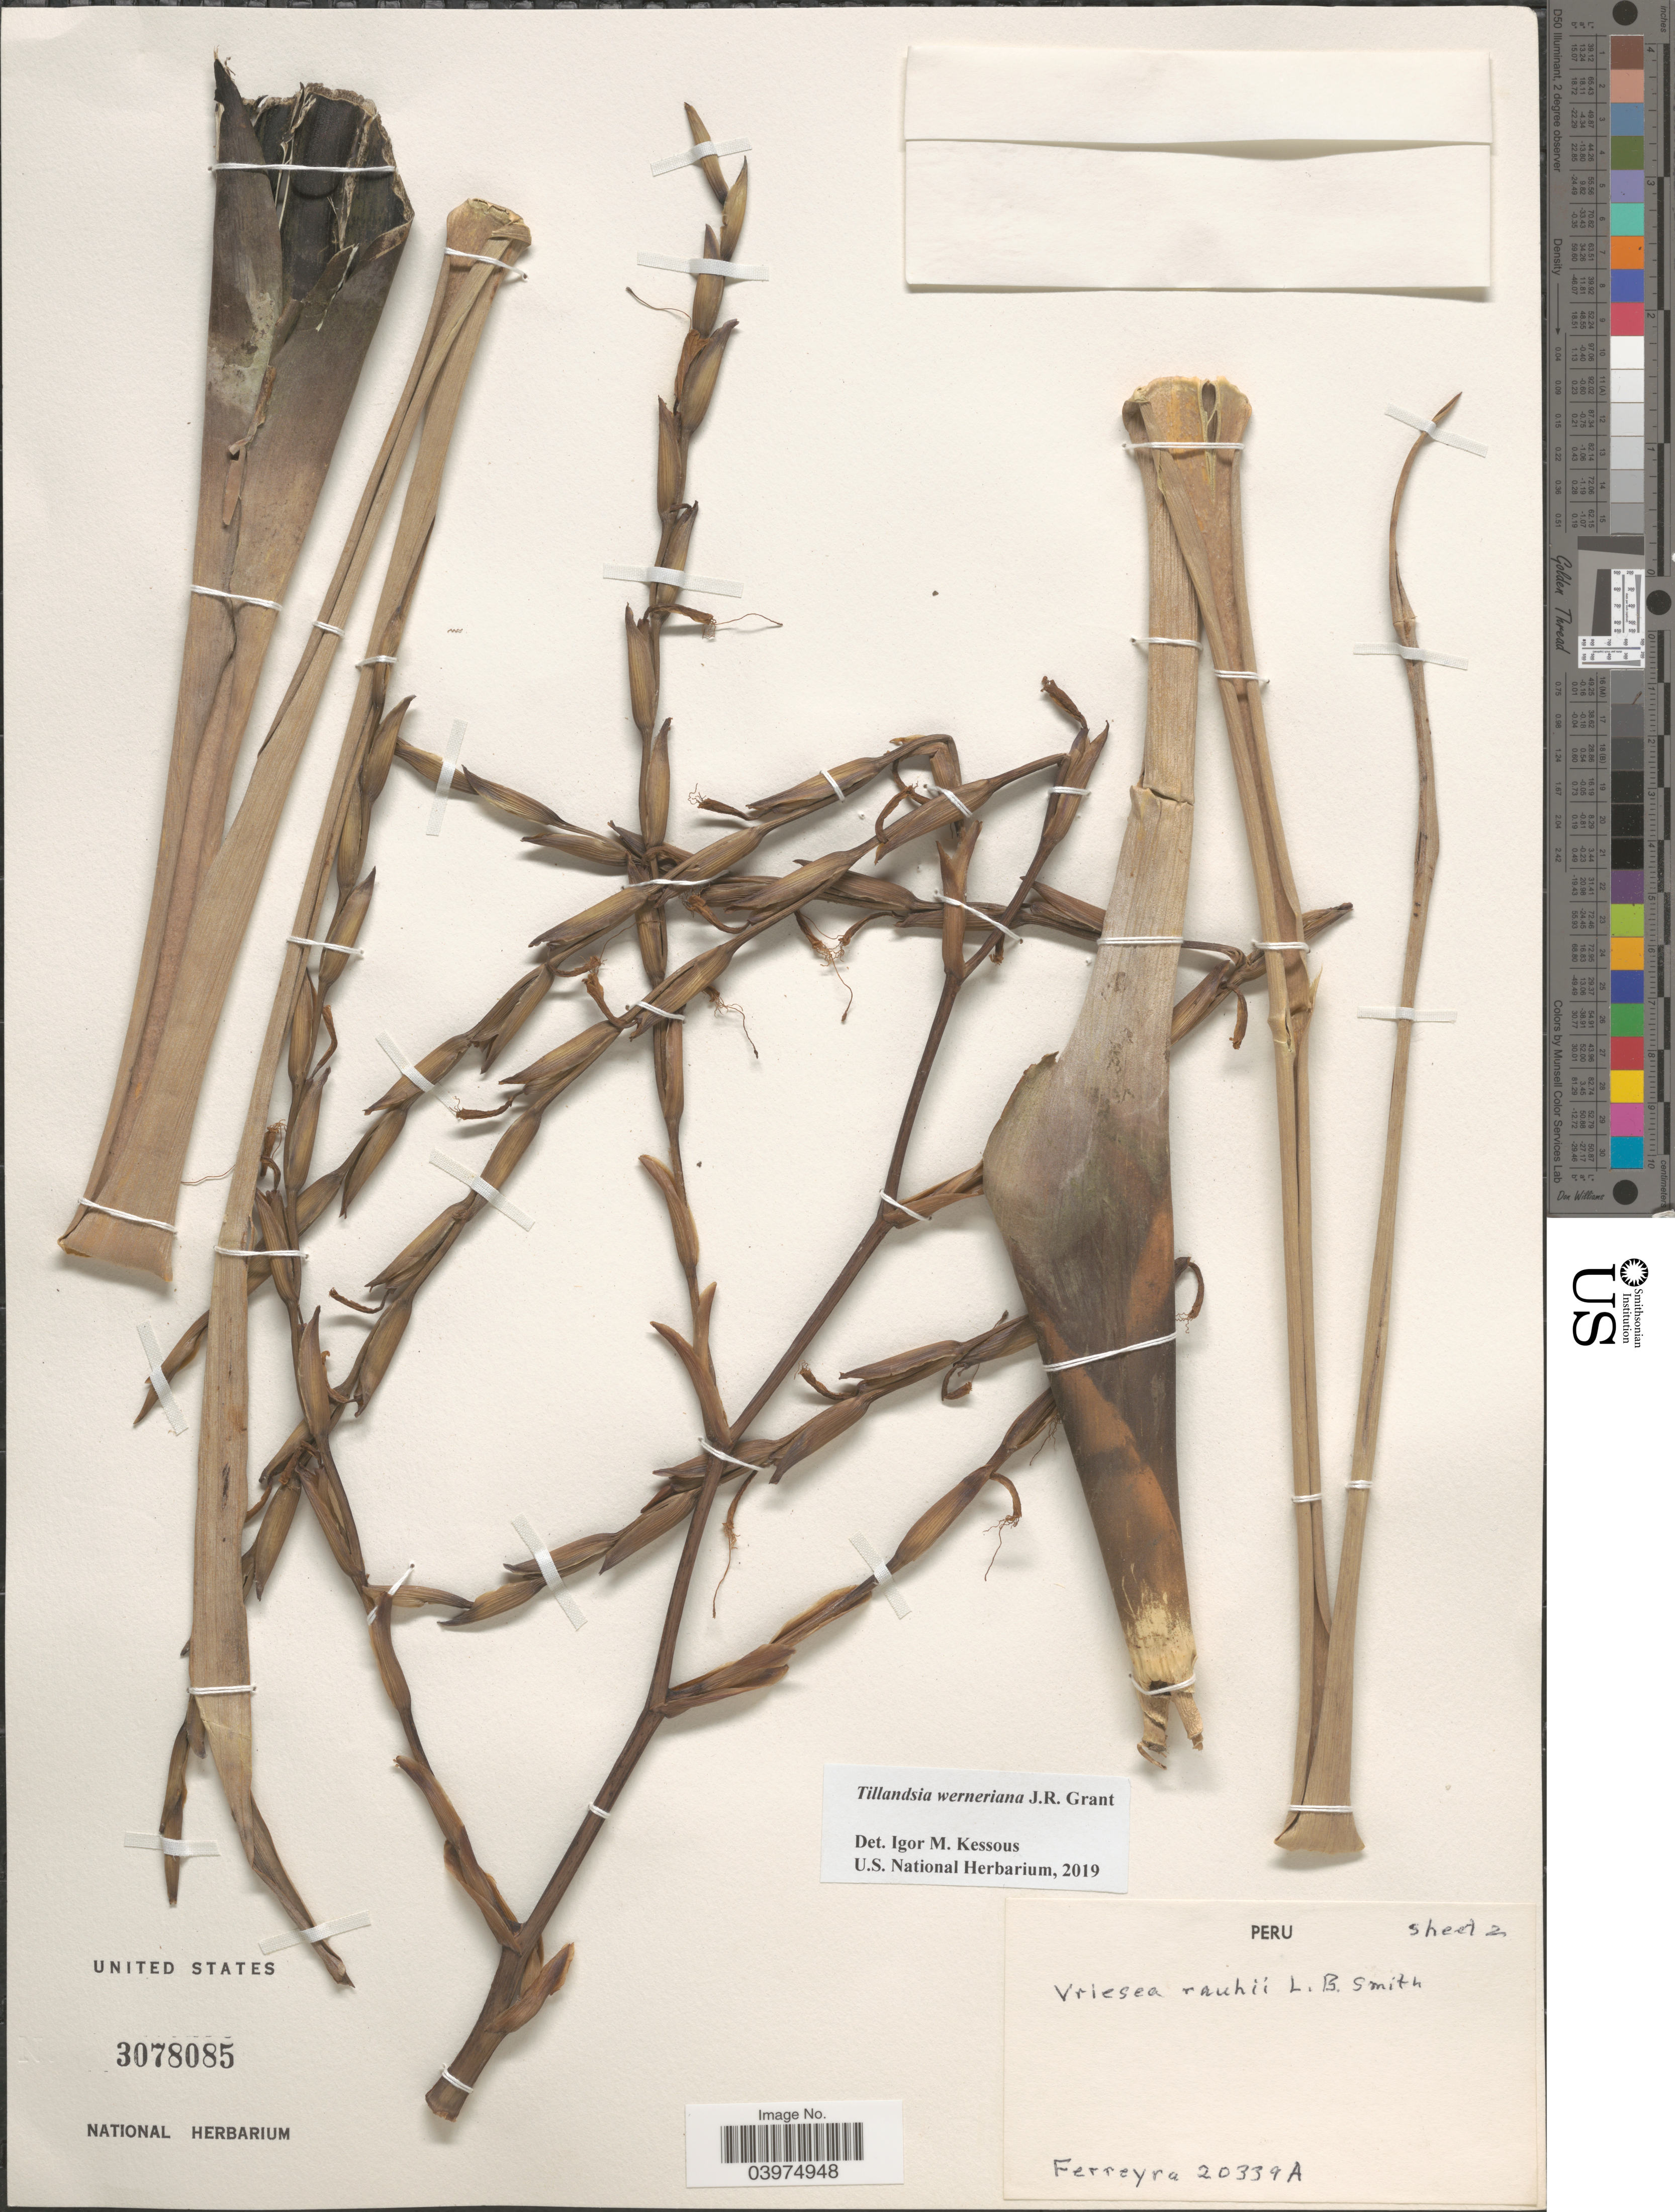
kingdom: Plantae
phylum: Tracheophyta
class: Liliopsida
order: Poales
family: Bromeliaceae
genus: Tillandsia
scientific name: Tillandsia werneriana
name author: J.R. Grant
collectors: Ferreyra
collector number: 20339A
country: Peru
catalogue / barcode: US 3078085